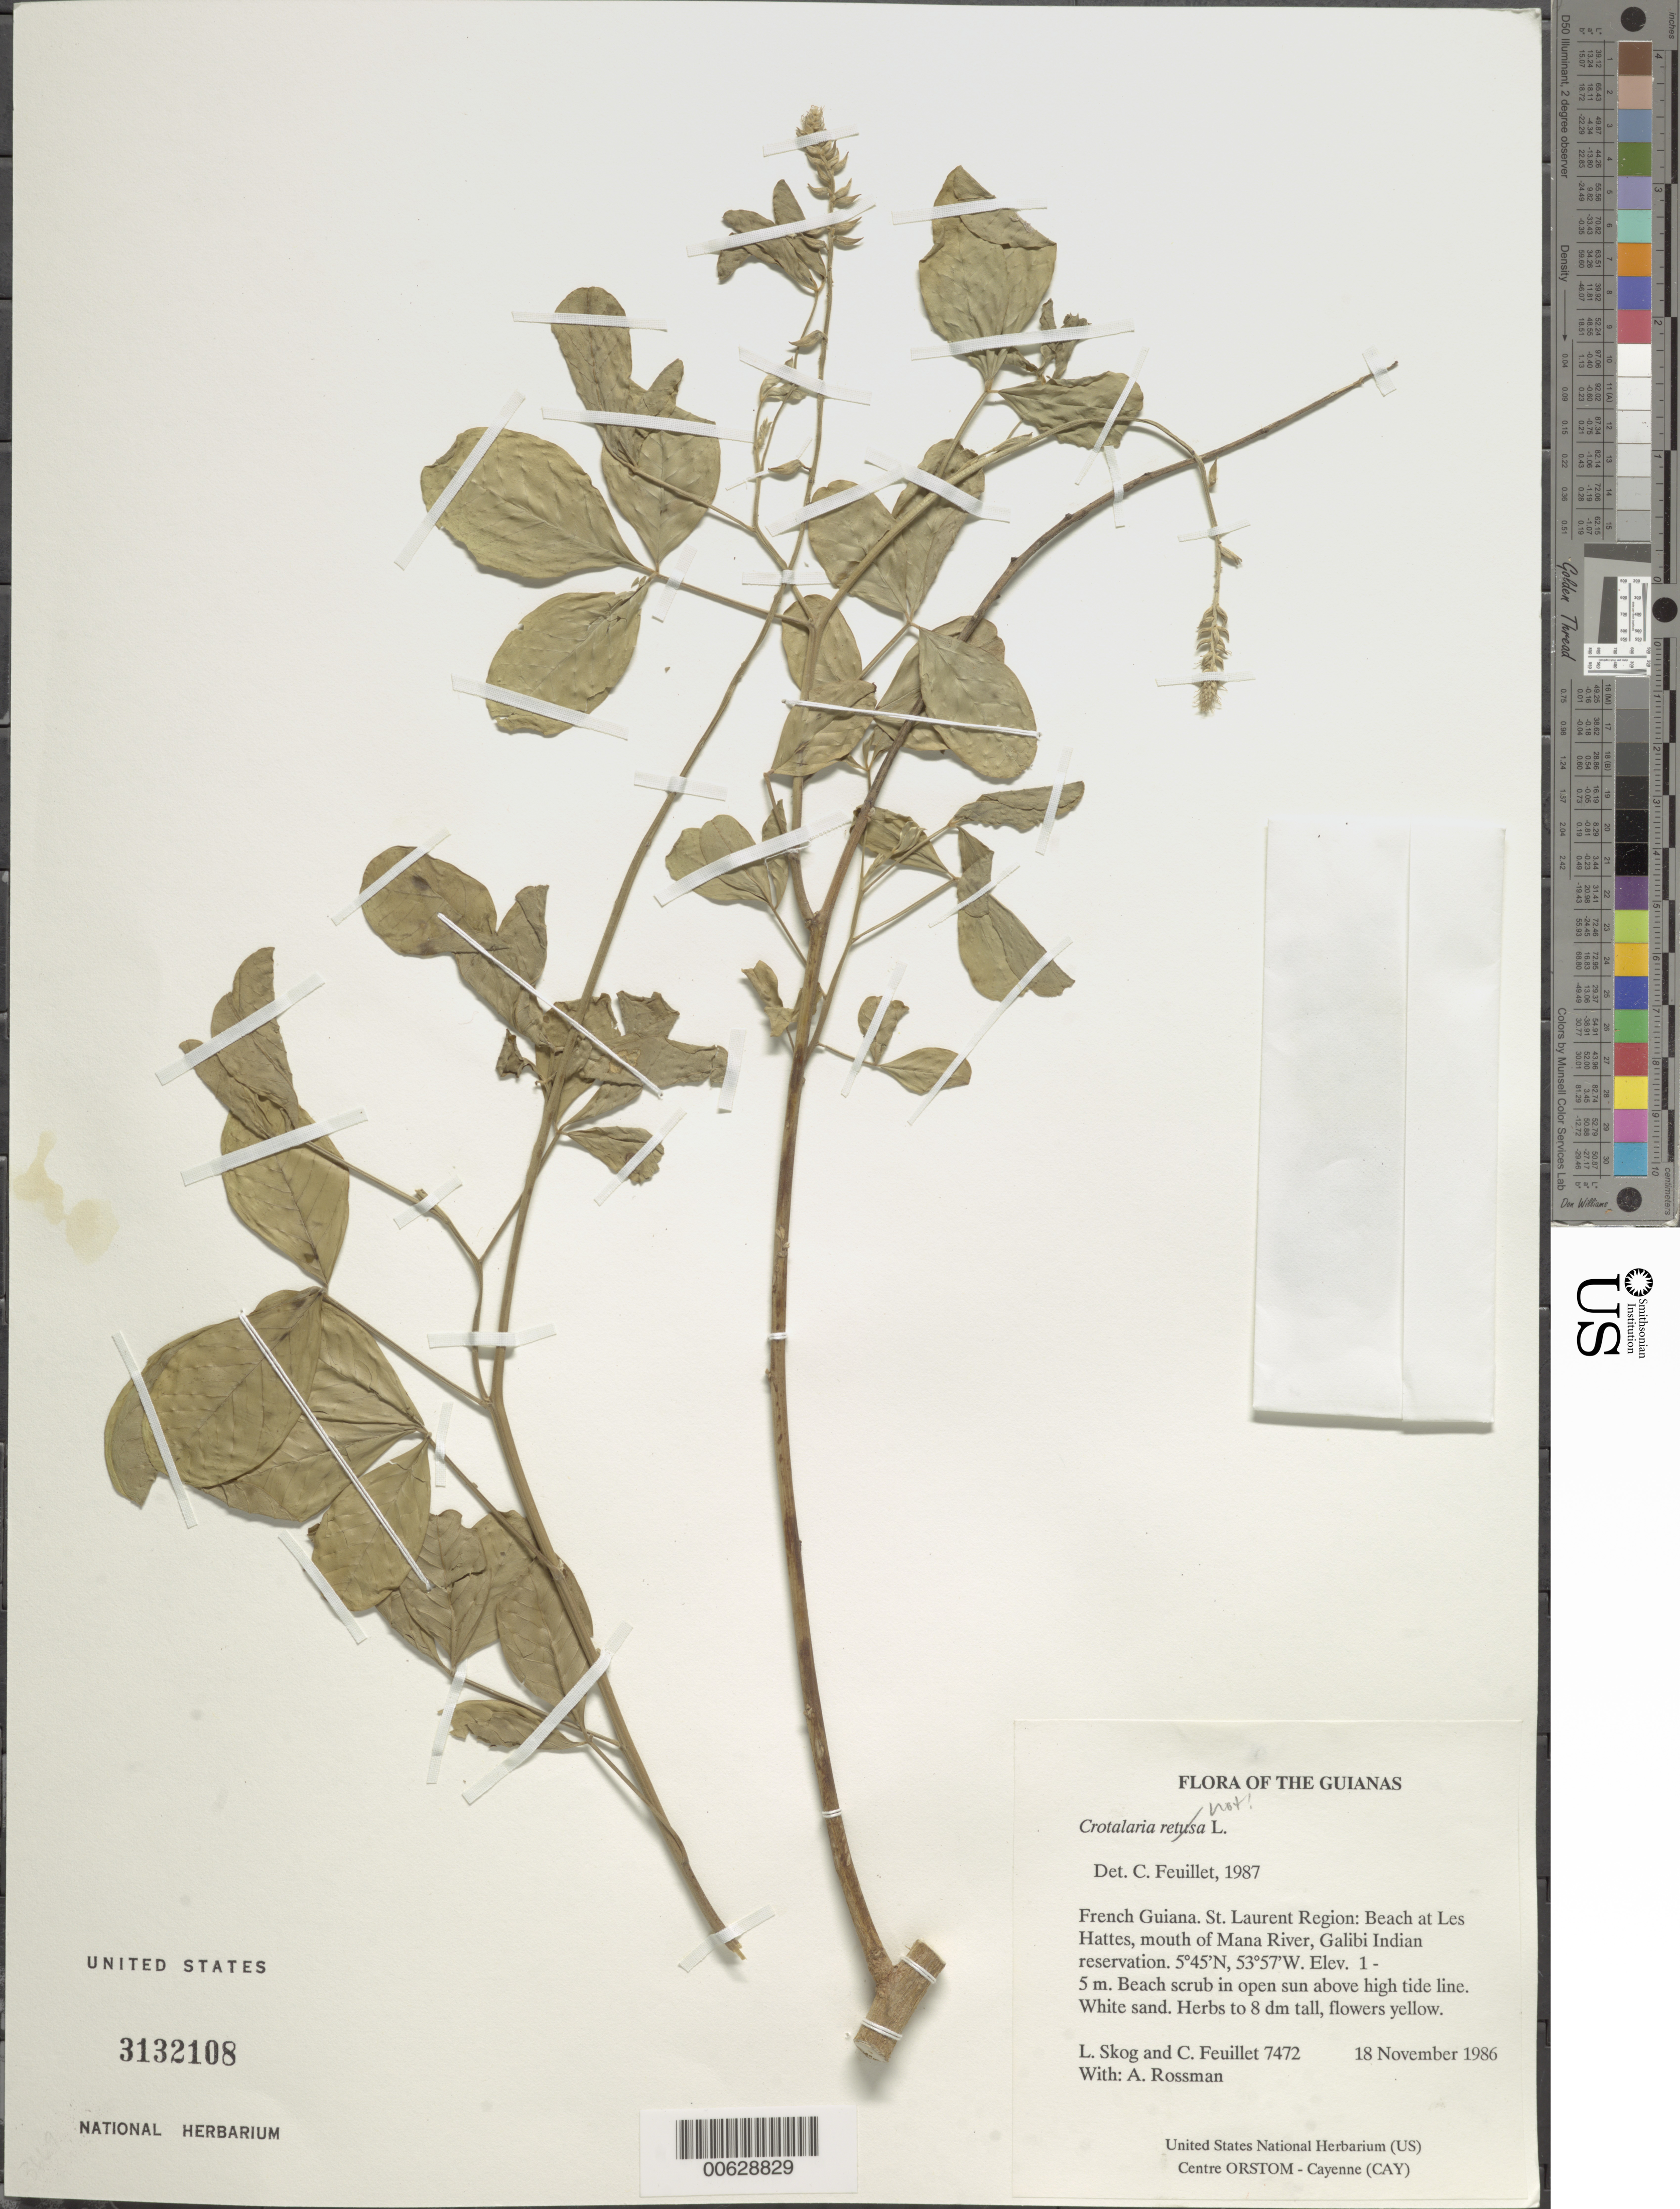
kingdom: Plantae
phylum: Tracheophyta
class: Magnoliopsida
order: Fabales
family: Fabaceae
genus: Crotalaria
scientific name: Crotalaria sp.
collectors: L. E. Skog, C. Feuillet & A. Rossman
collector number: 7472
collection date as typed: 18 November 1986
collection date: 1986-11-18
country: French Guiana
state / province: Saint-Laurent-du-Maroni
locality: Beach at Les Hattes, mouth of Mana River, Galibi Indian reservation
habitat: Beach scrub in open sun above high tide line. White sand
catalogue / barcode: US 3132108